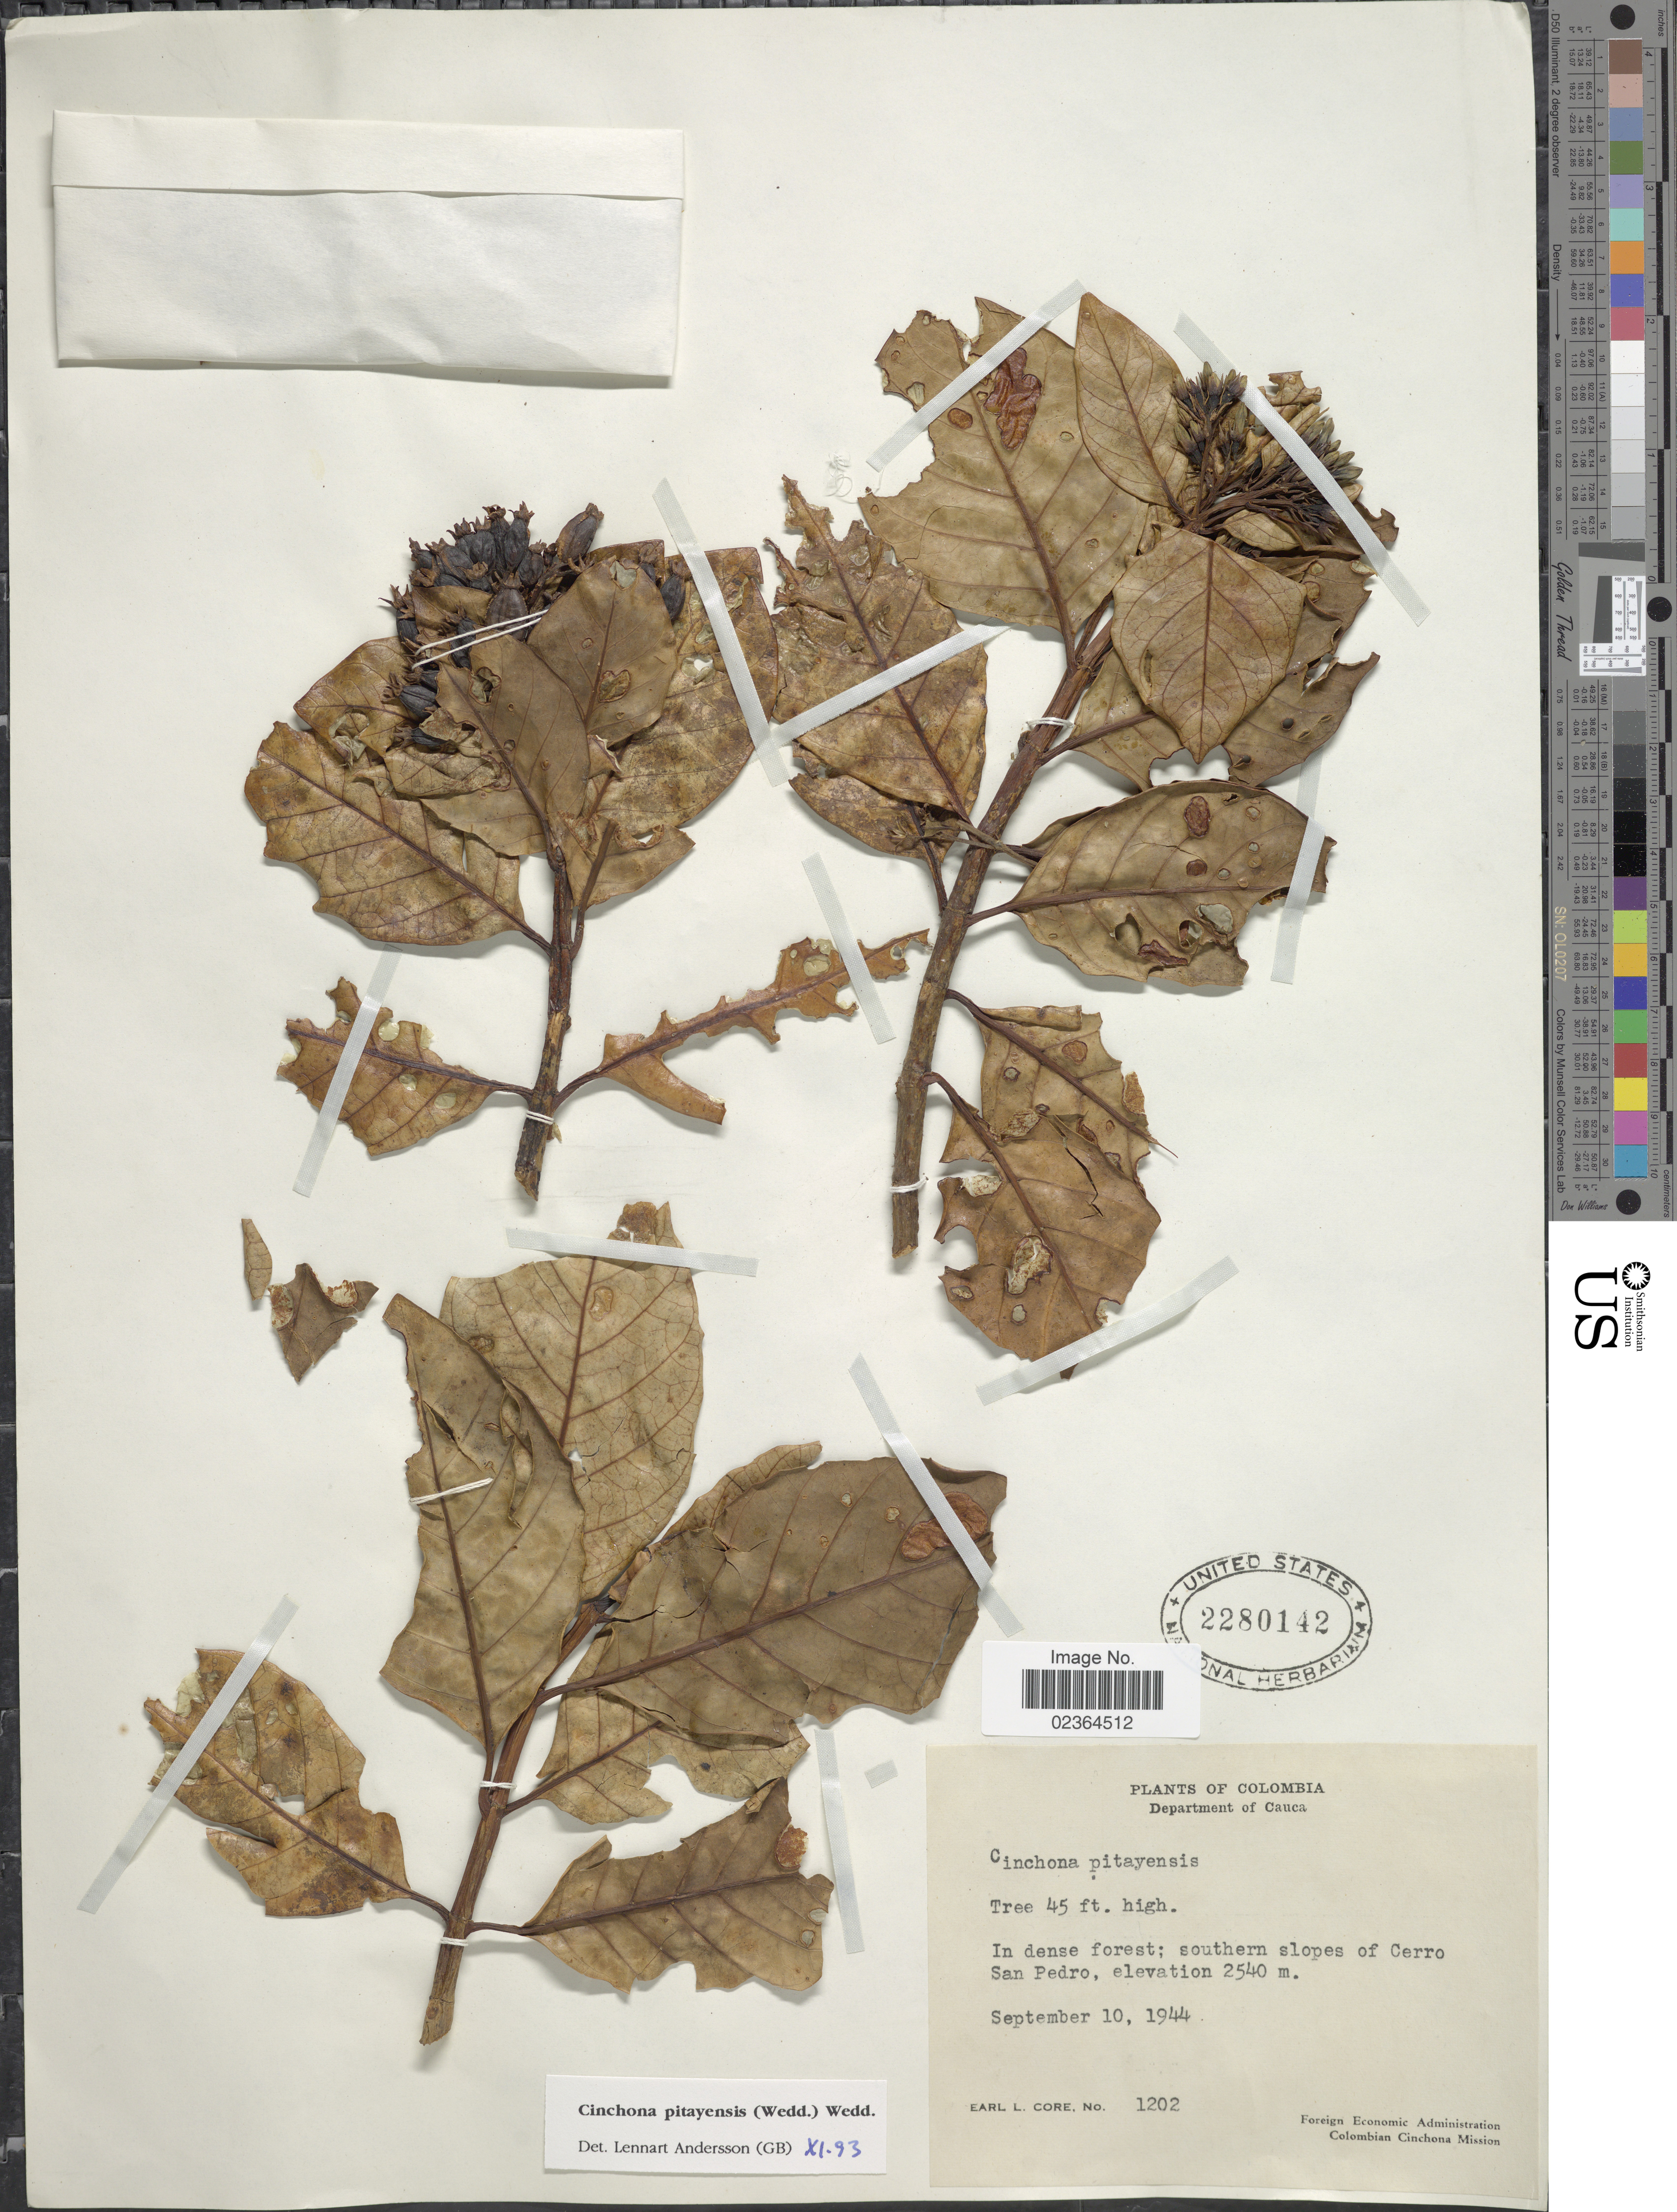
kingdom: Plantae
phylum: Tracheophyta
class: Magnoliopsida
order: Gentianales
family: Rubiaceae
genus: Cinchona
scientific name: Cinchona pitayensis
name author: Wedd.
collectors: E. L. Core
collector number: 1202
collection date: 1944-09-10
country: Colombia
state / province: Cauca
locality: Department of Cauca, southern slope of Cerro San Pedro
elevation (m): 2540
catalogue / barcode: US 2280142